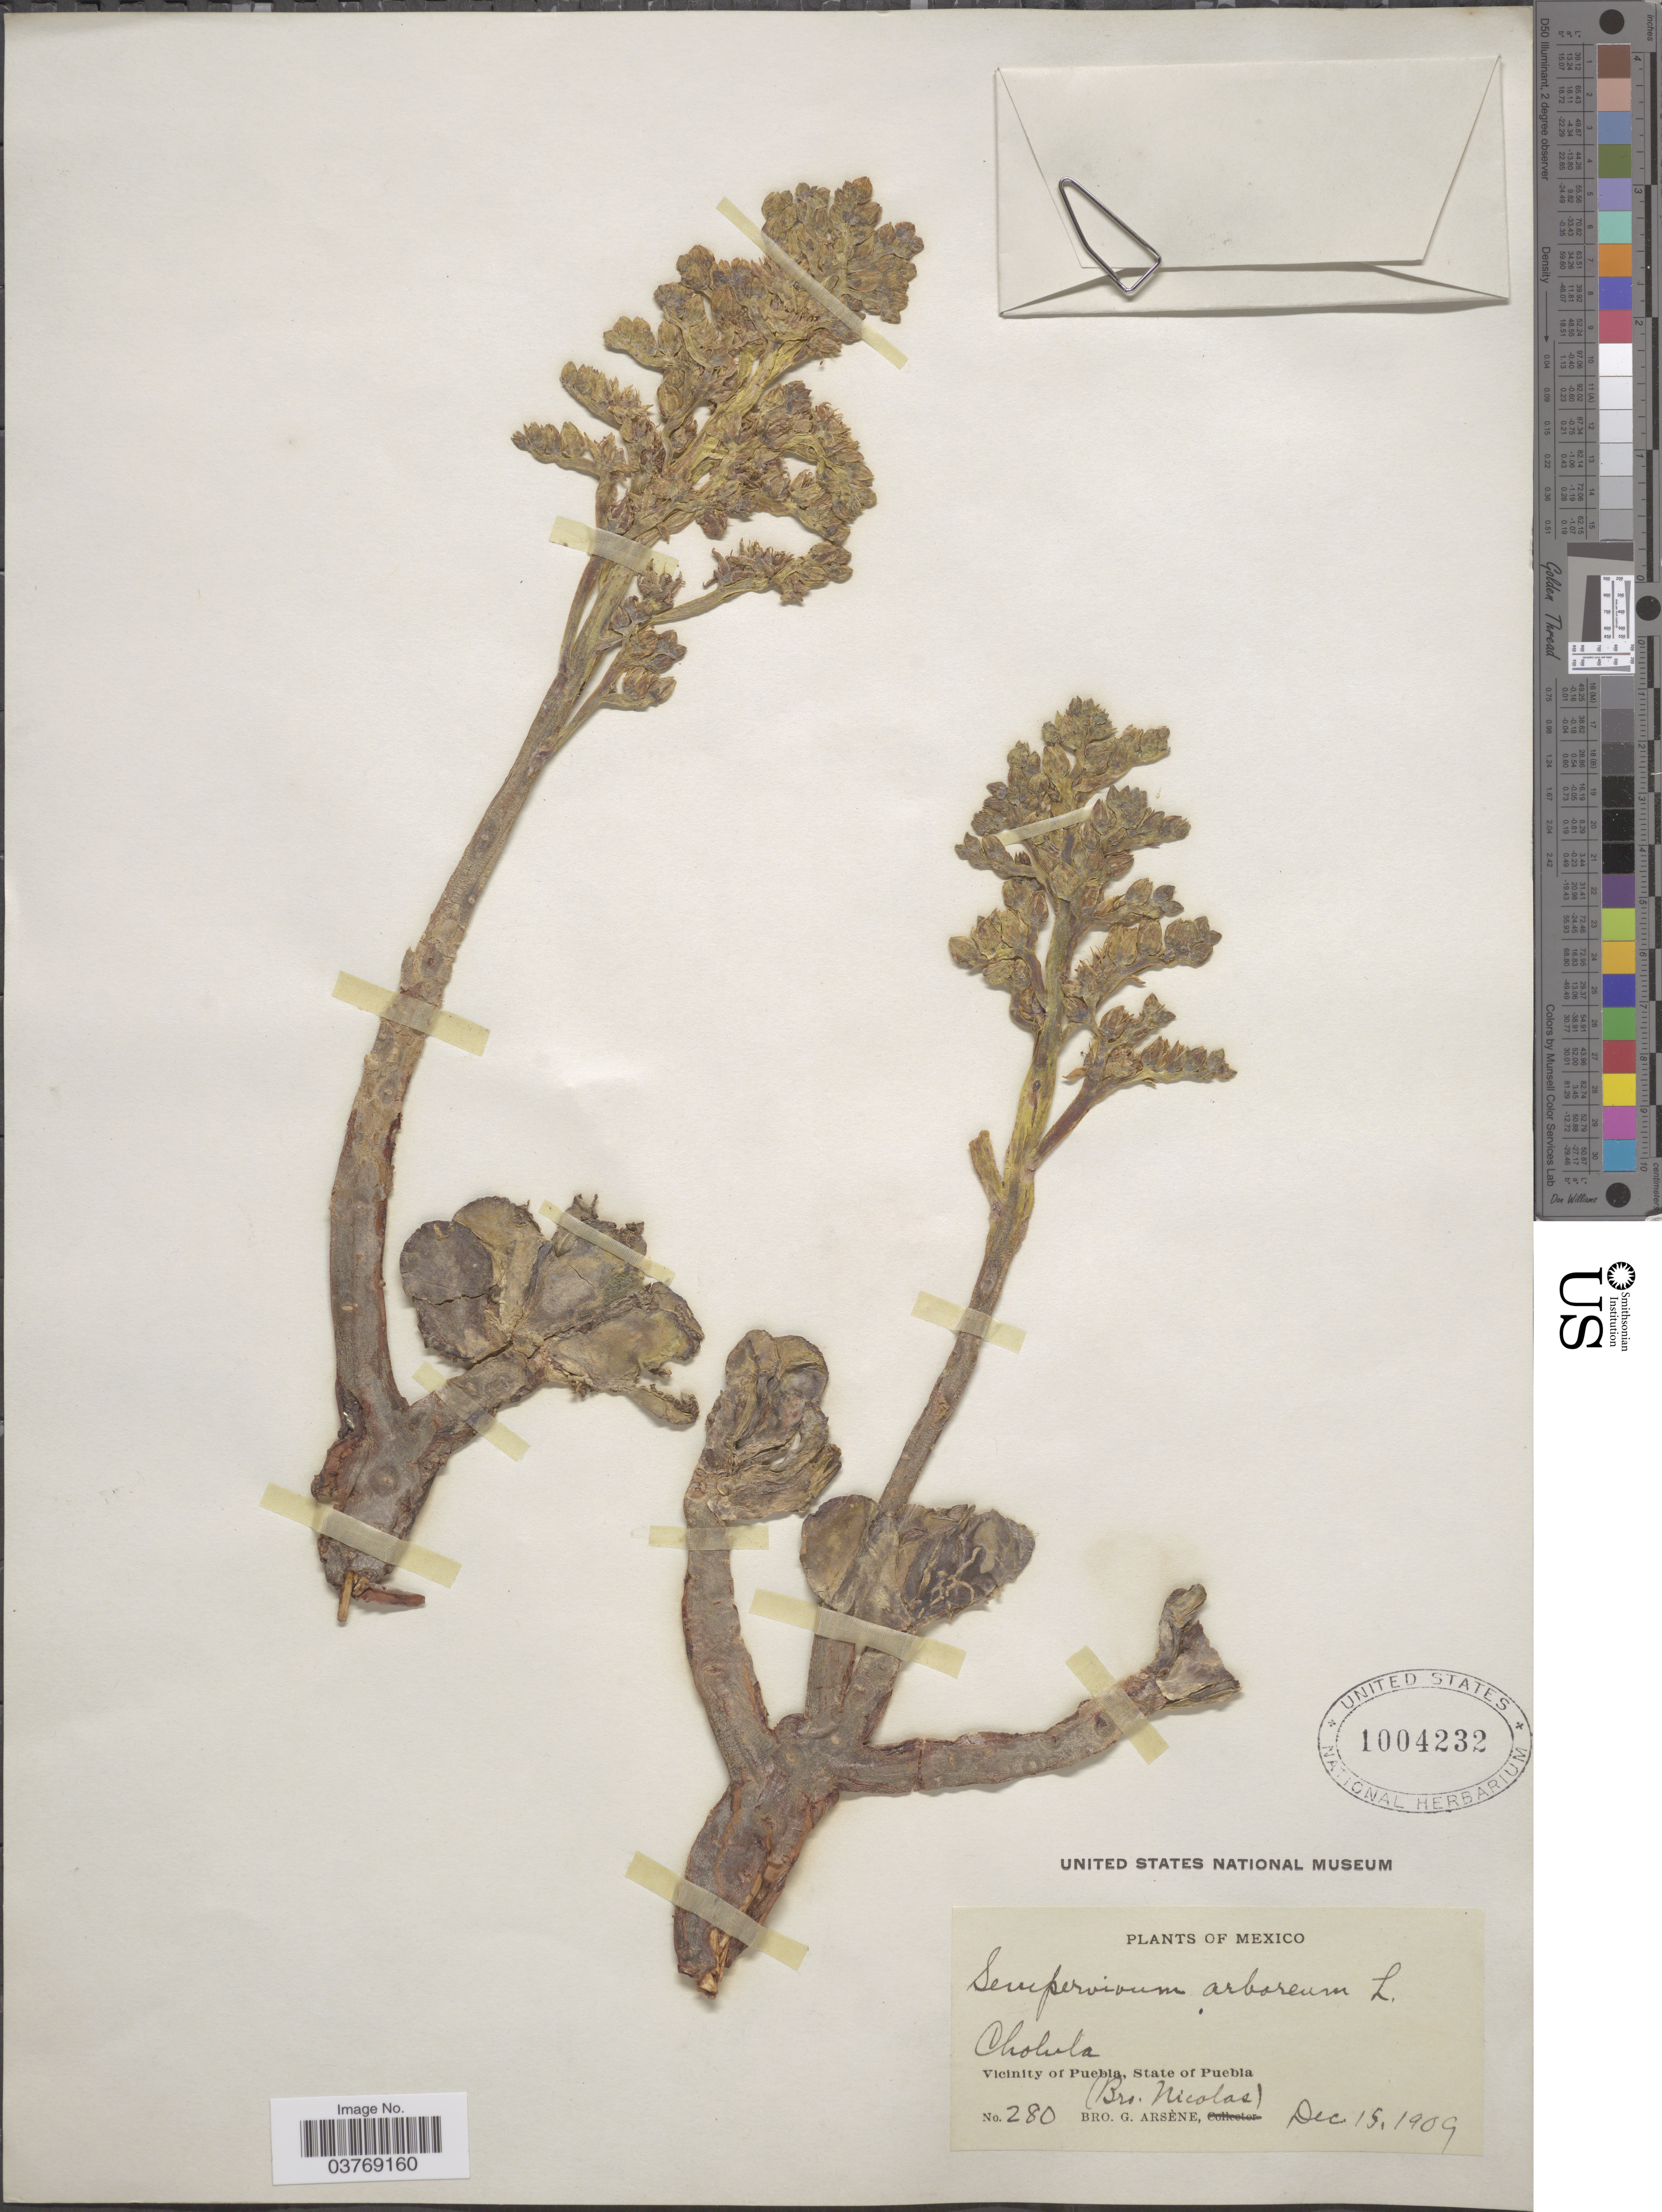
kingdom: Plantae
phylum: Tracheophyta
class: Magnoliopsida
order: Saxifragales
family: Crassulaceae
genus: Sempervivum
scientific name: Sempervivum arboreum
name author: L.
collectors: Bro. G. Arsène & Bro. Nicolas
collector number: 280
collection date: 1909-12-15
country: Mexico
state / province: Puebla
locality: Cholula. Vicinity of Puebla.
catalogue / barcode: US 1004232